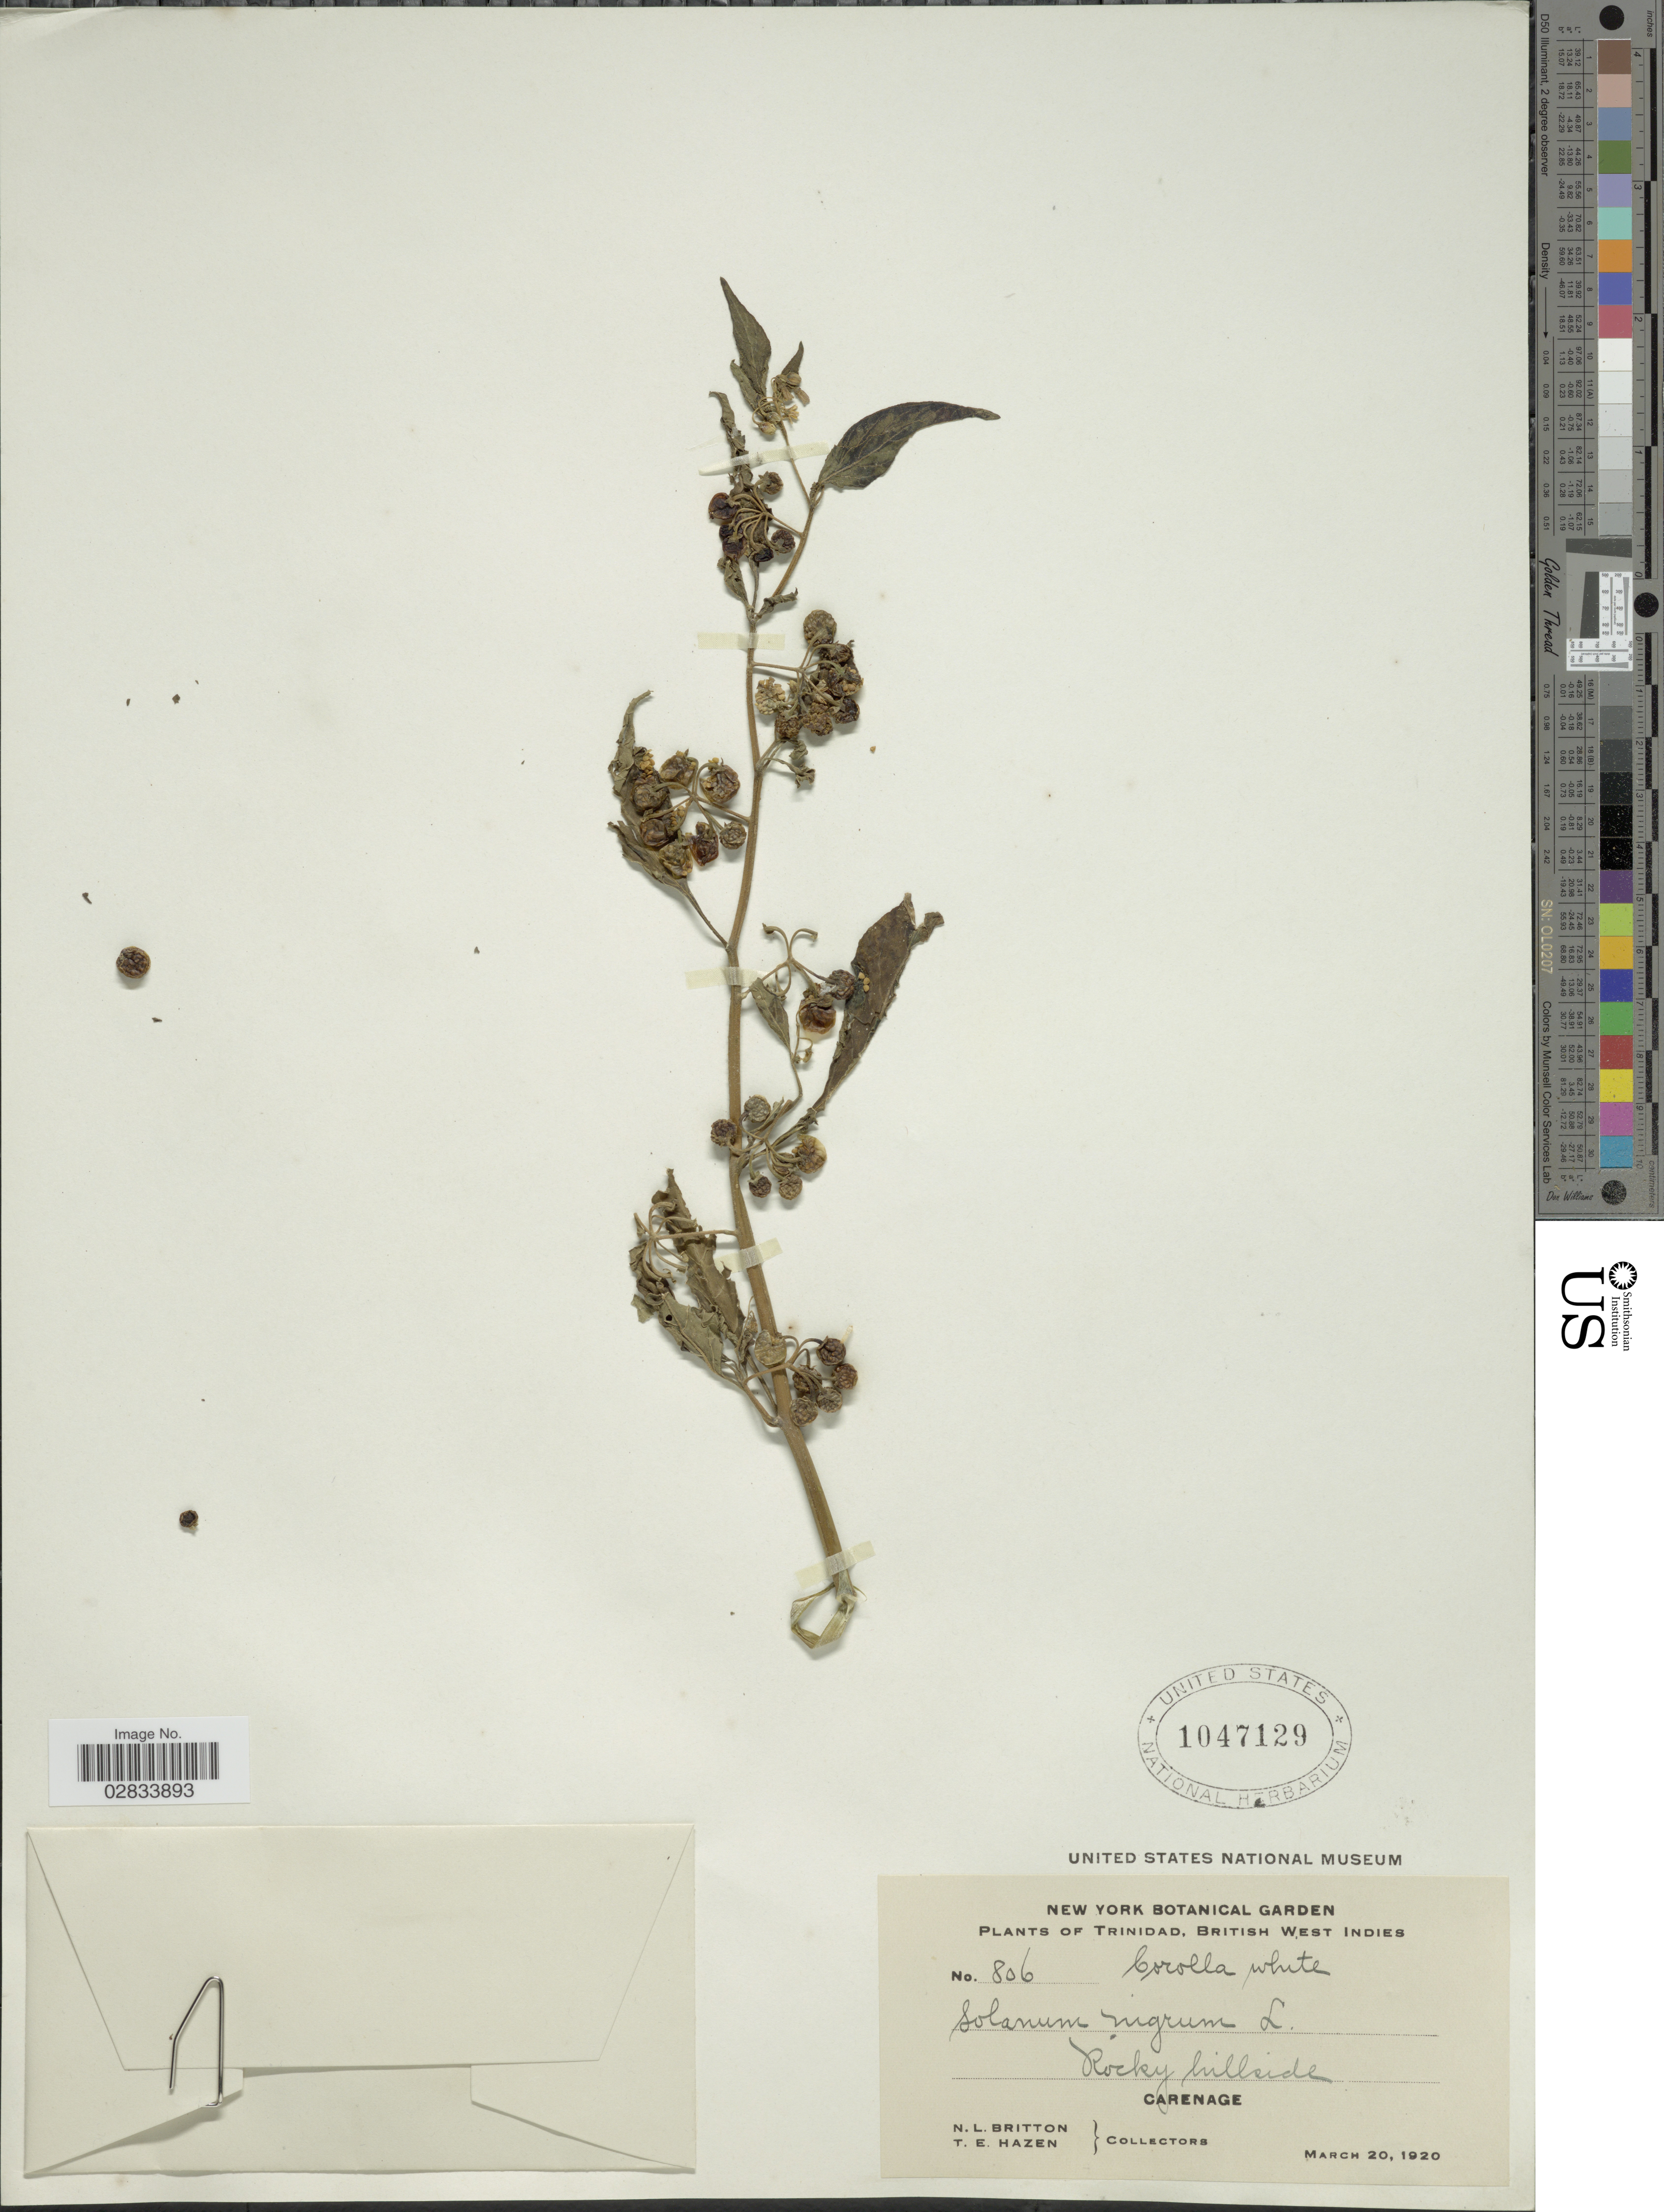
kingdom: Plantae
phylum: Tracheophyta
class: Magnoliopsida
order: Solanales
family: Solanaceae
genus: Solanum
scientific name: Solanum nigrum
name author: L.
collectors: N. Britton & T. E. Hazen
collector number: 806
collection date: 1920-03-20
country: Trinidad and Tobago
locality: Trinidad, British West Indies, Carenage, Rocky hillside.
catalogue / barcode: US 1047129